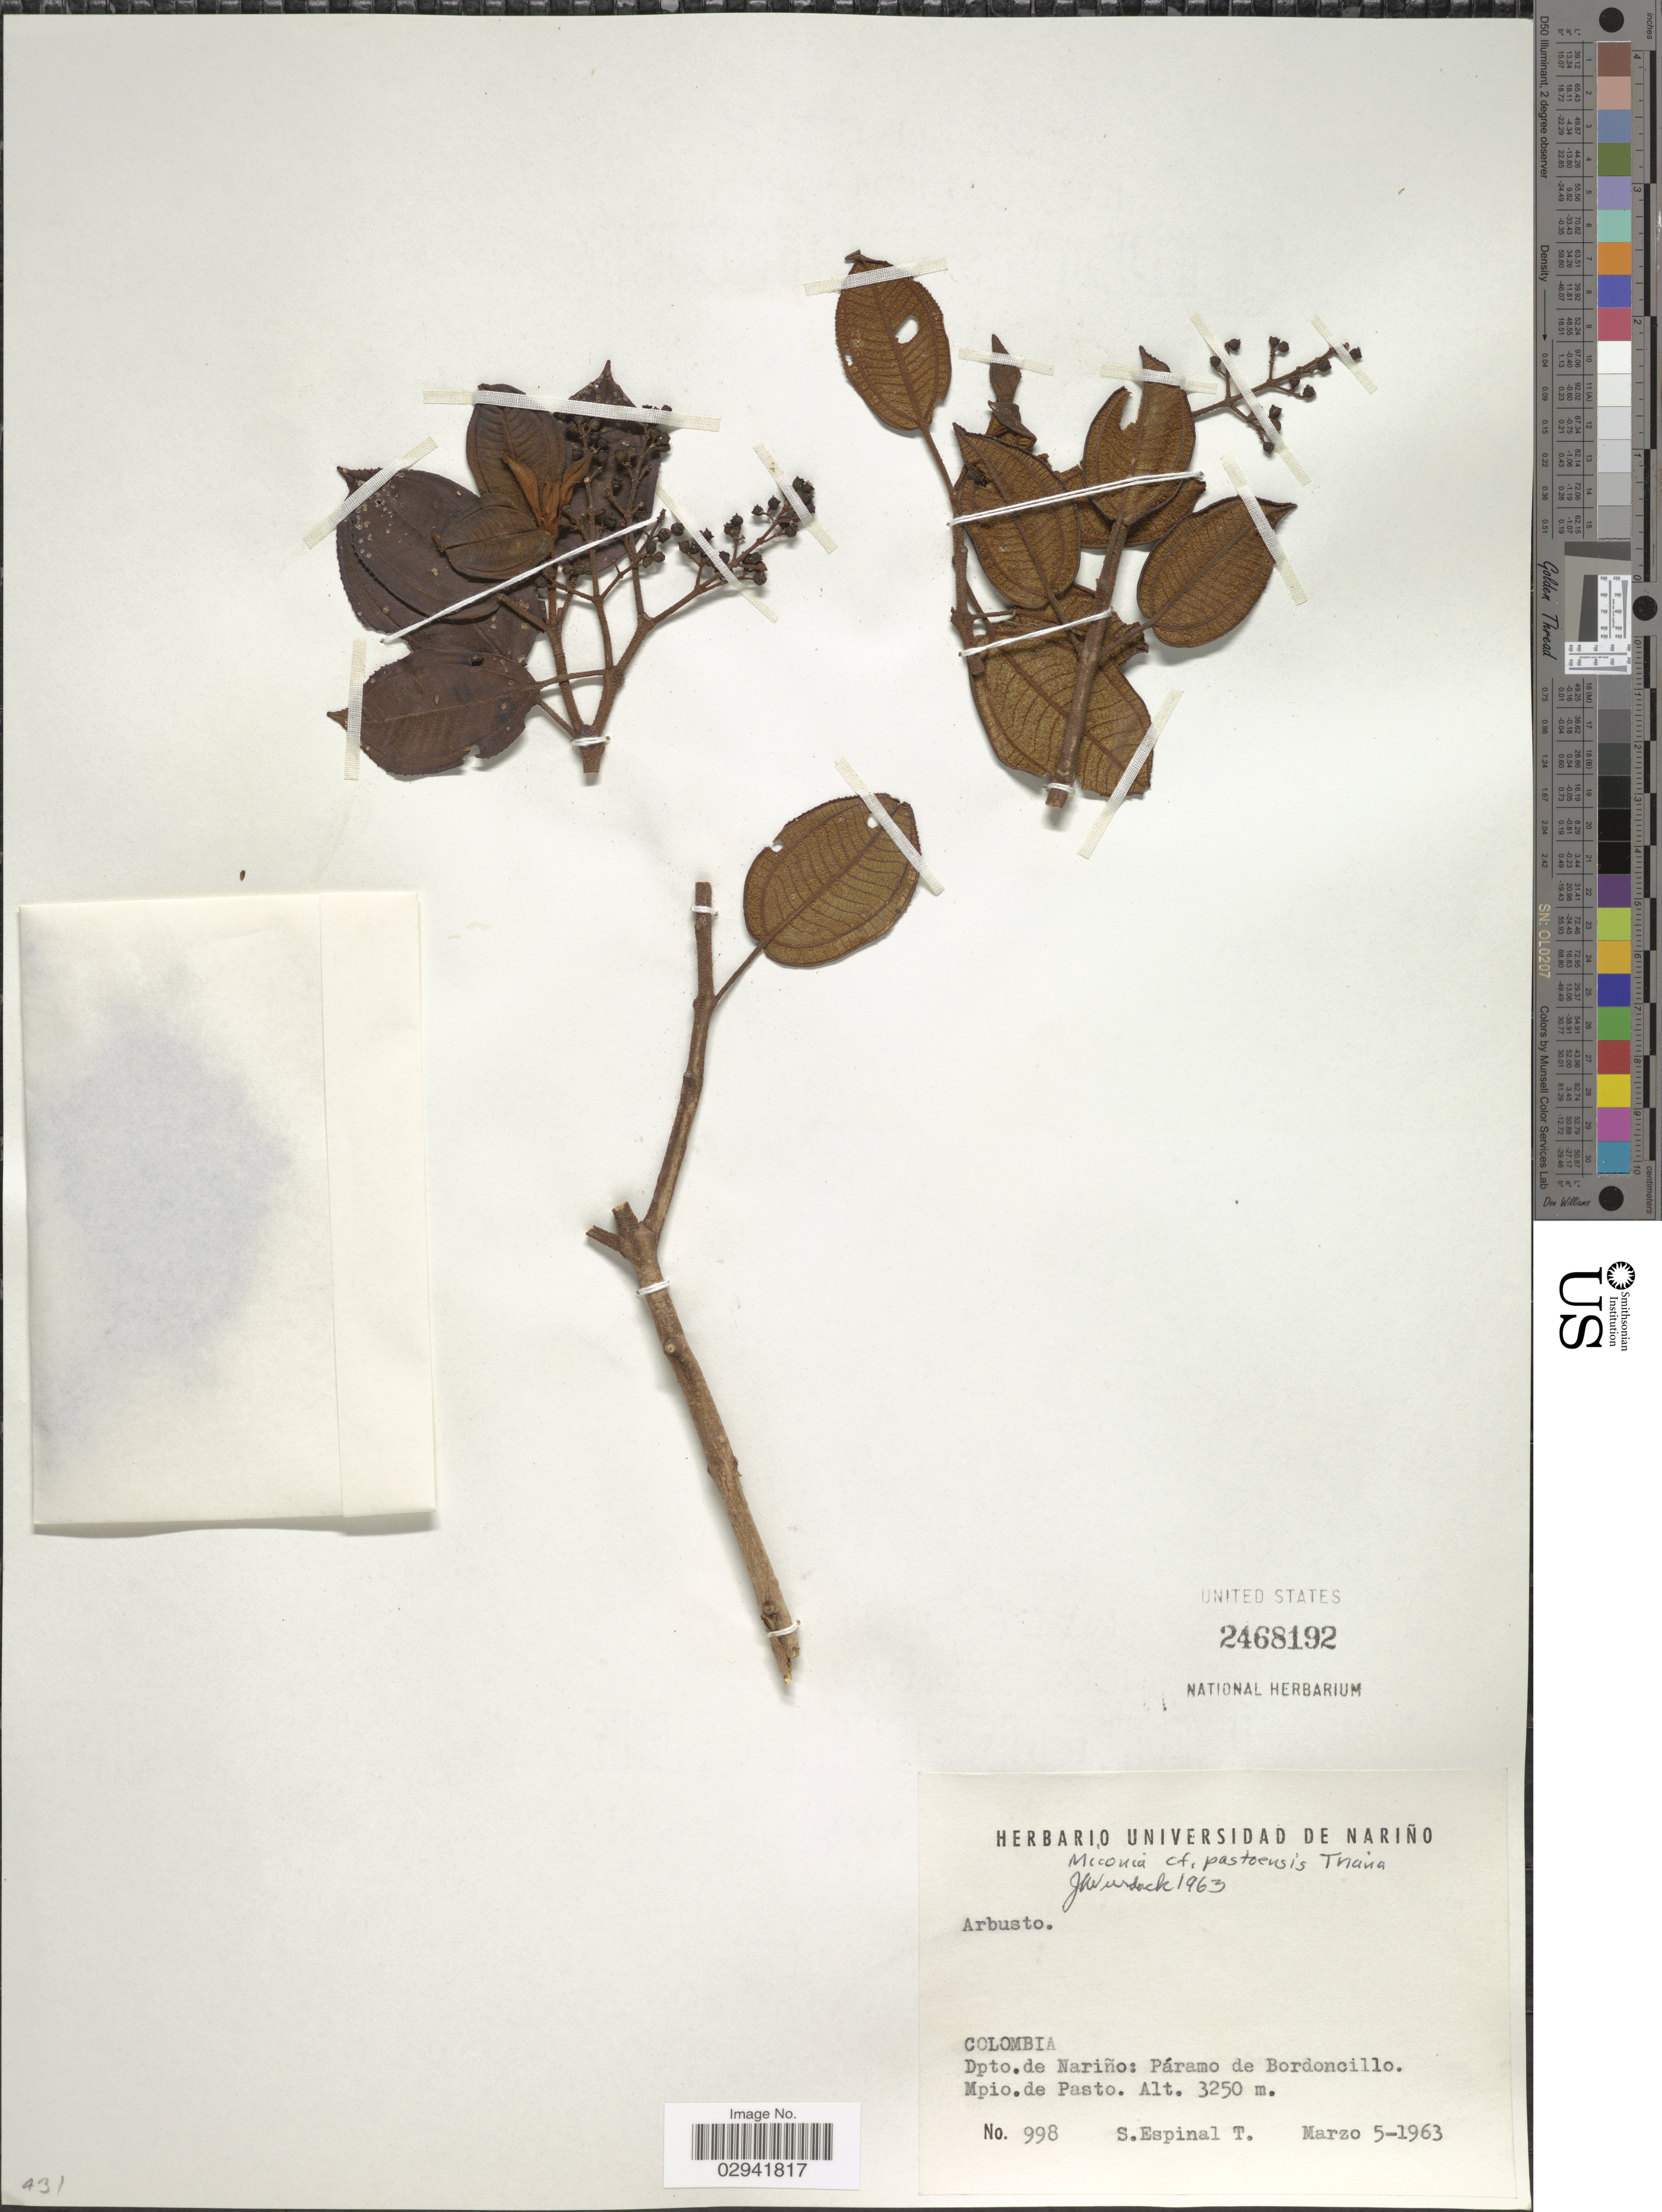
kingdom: Plantae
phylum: Tracheophyta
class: Magnoliopsida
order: Myrtales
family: Melastomataceae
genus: Miconia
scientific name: Miconia pastoensis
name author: Triana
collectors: S. Espinal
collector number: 998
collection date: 1963-03-05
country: Colombia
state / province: Nariño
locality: Dpto. de Nariño: Páramo de Bordoncillo. Mpio. de Pasto.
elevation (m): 3250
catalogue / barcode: US 2468192